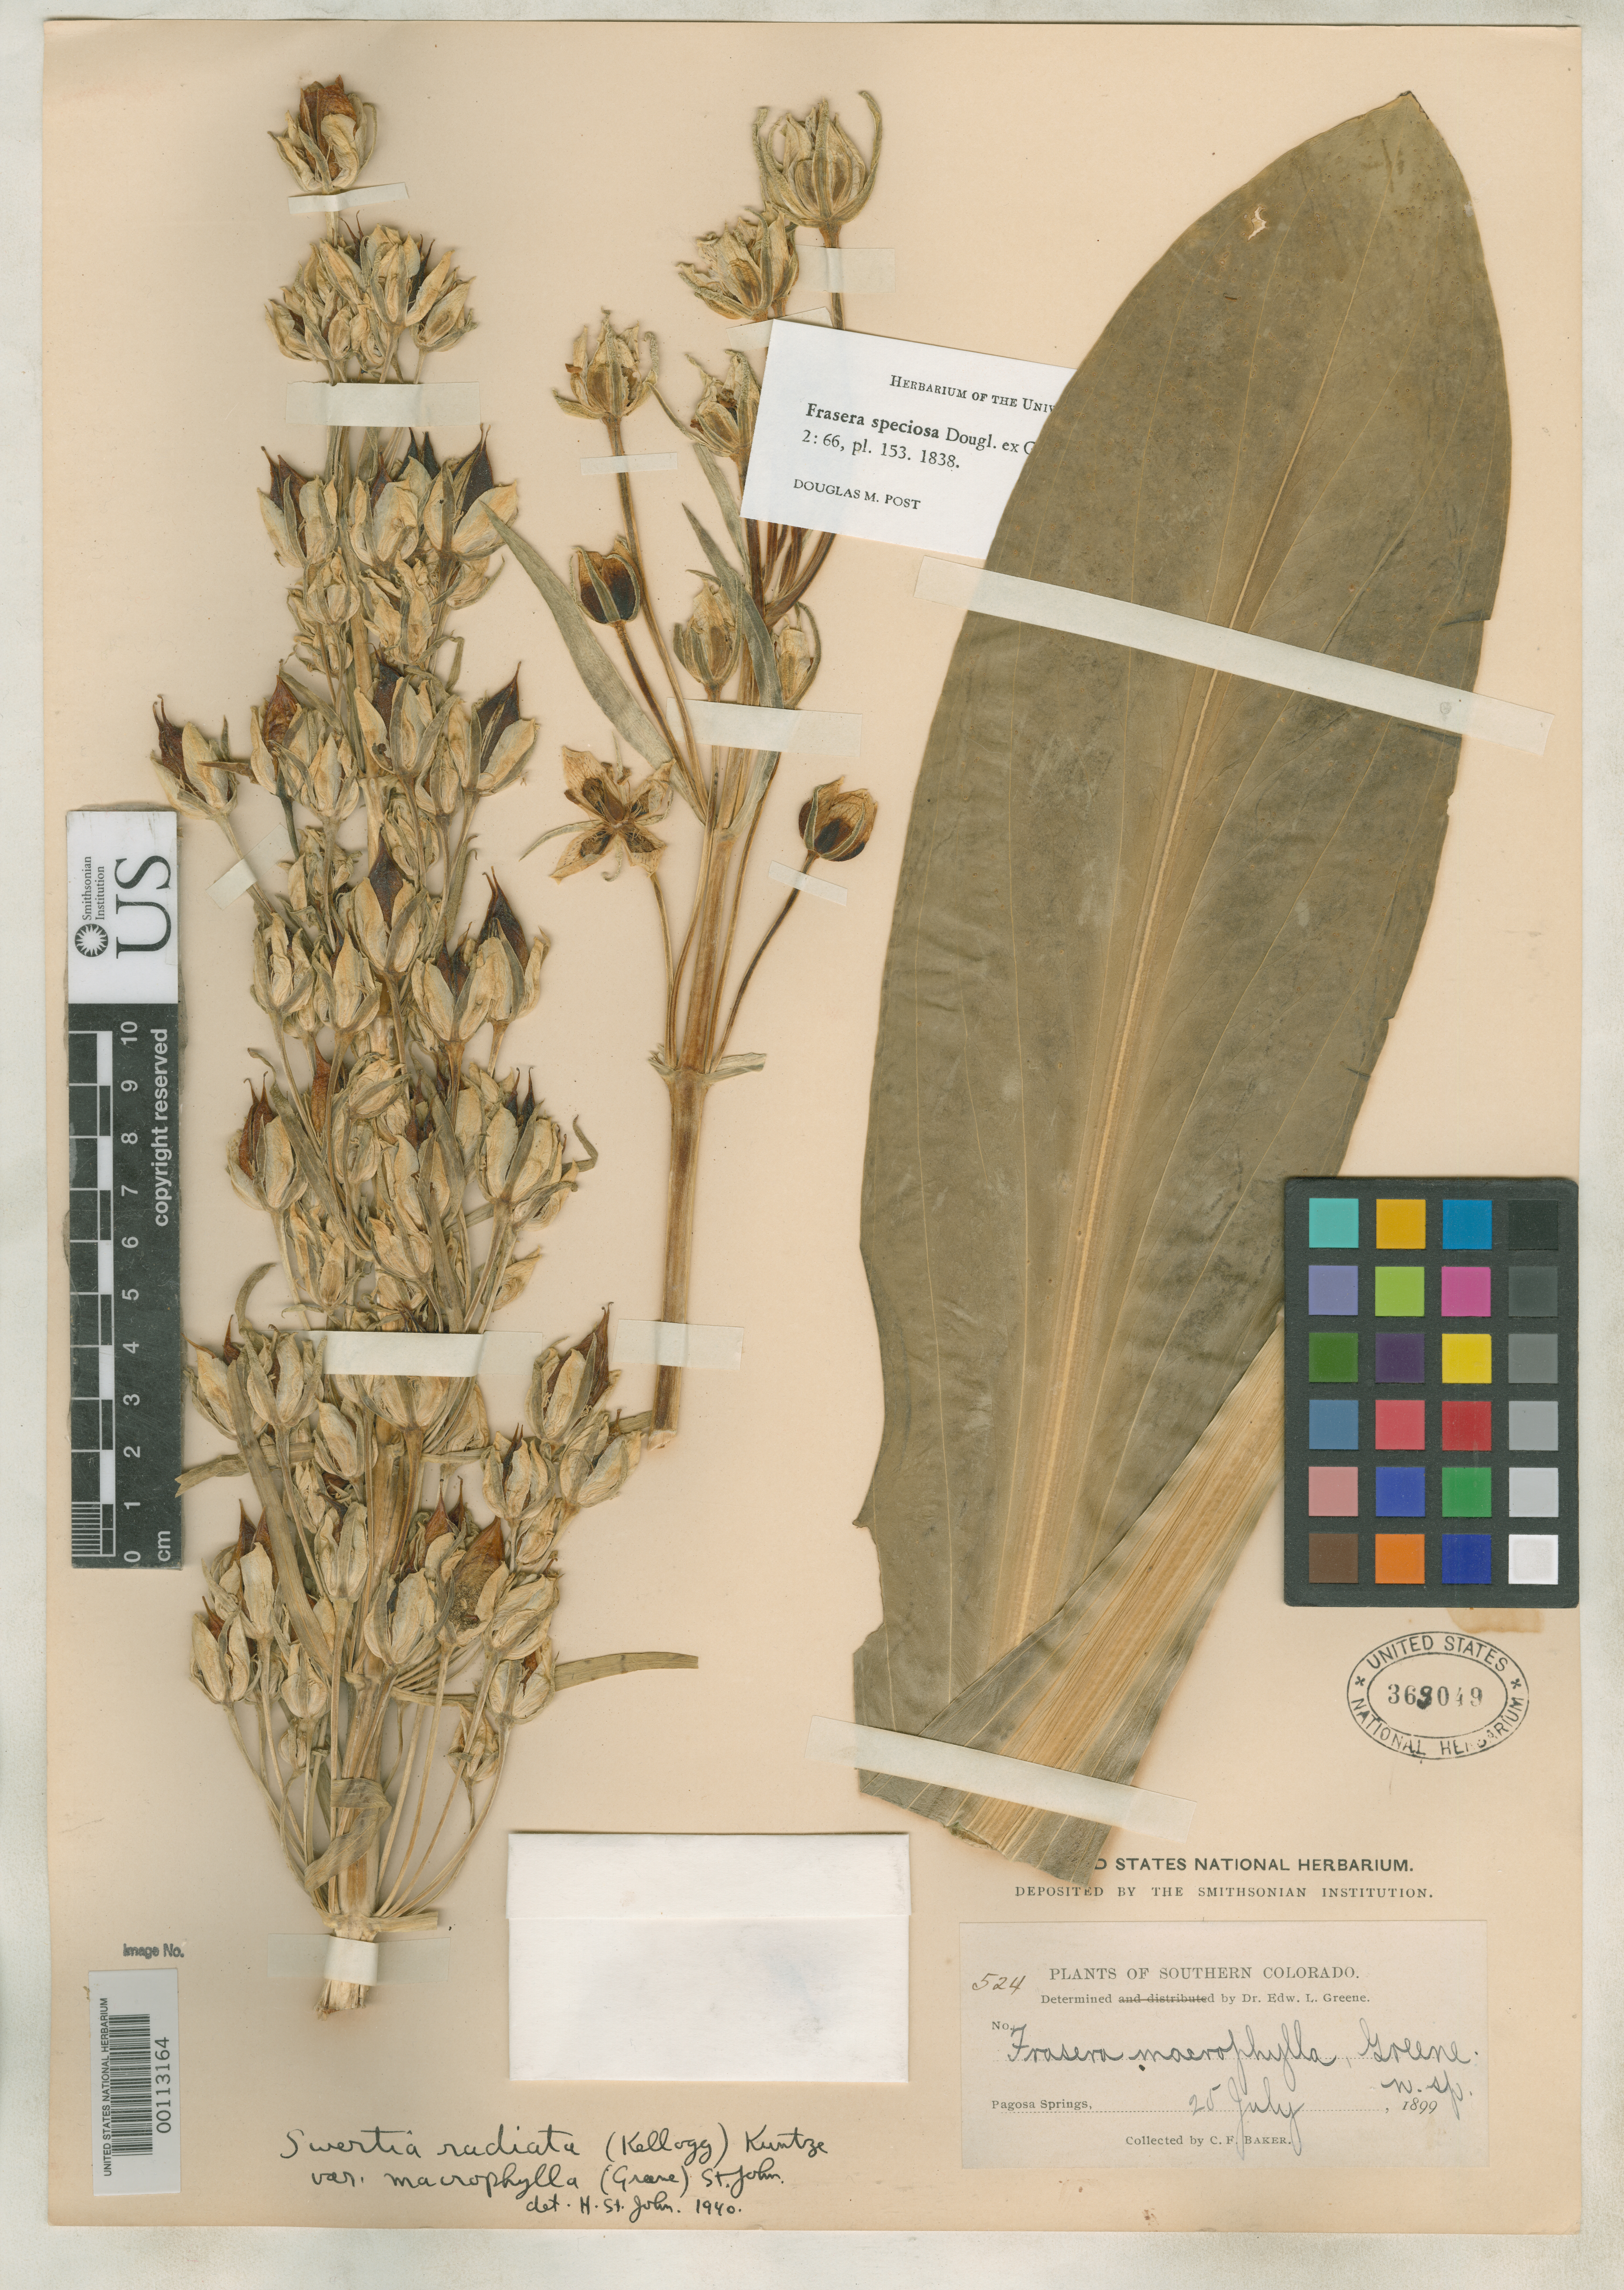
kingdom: Plantae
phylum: Tracheophyta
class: Magnoliopsida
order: Gentianales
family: Gentianaceae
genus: Frasera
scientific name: Frasera macrophylla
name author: Greene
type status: Isotype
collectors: C. F. Baker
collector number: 524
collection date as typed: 25 Jul 1899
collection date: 1899-07-25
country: United States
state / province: Colorado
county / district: Archuleta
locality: Pagosa Springs.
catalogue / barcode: US 363049